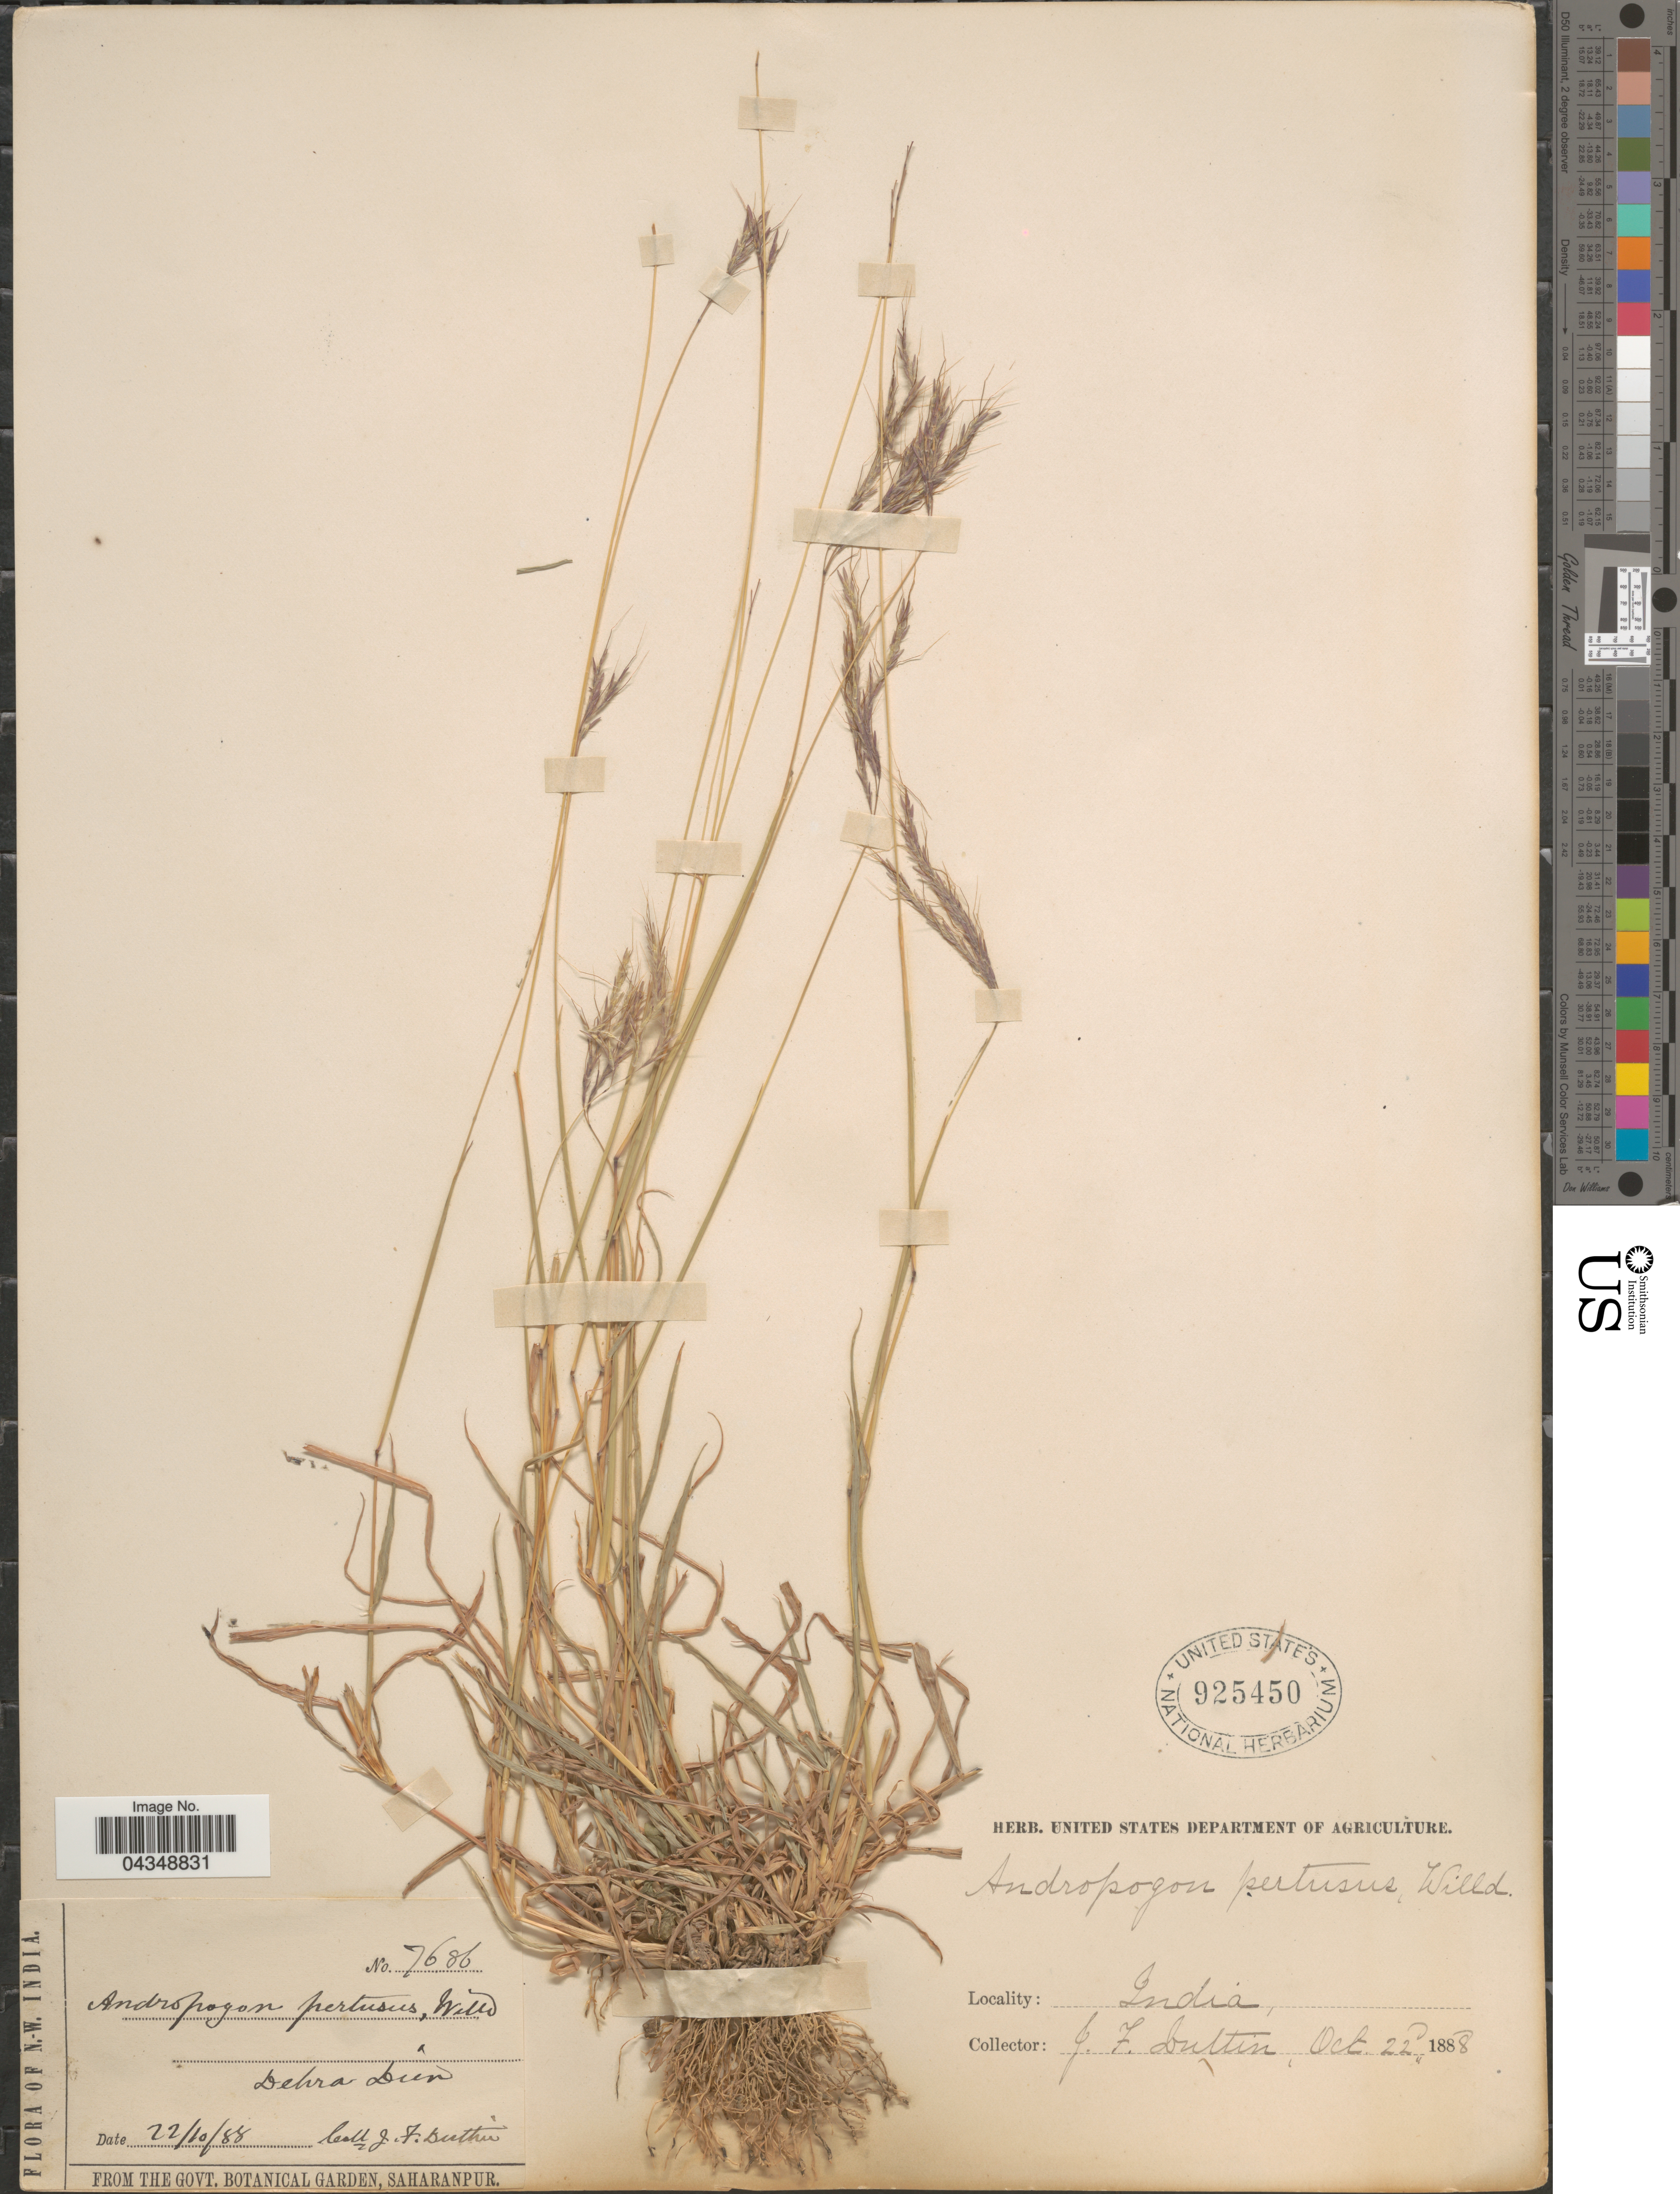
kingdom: Plantae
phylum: Tracheophyta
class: Liliopsida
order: Poales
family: Poaceae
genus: Bothriochloa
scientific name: Bothriochloa pertusa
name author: (L.) A. Camus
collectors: J. F. Duthie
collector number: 7686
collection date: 1888-10-22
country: India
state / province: Uttarakhand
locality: Dehra Dun.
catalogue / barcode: US 925450